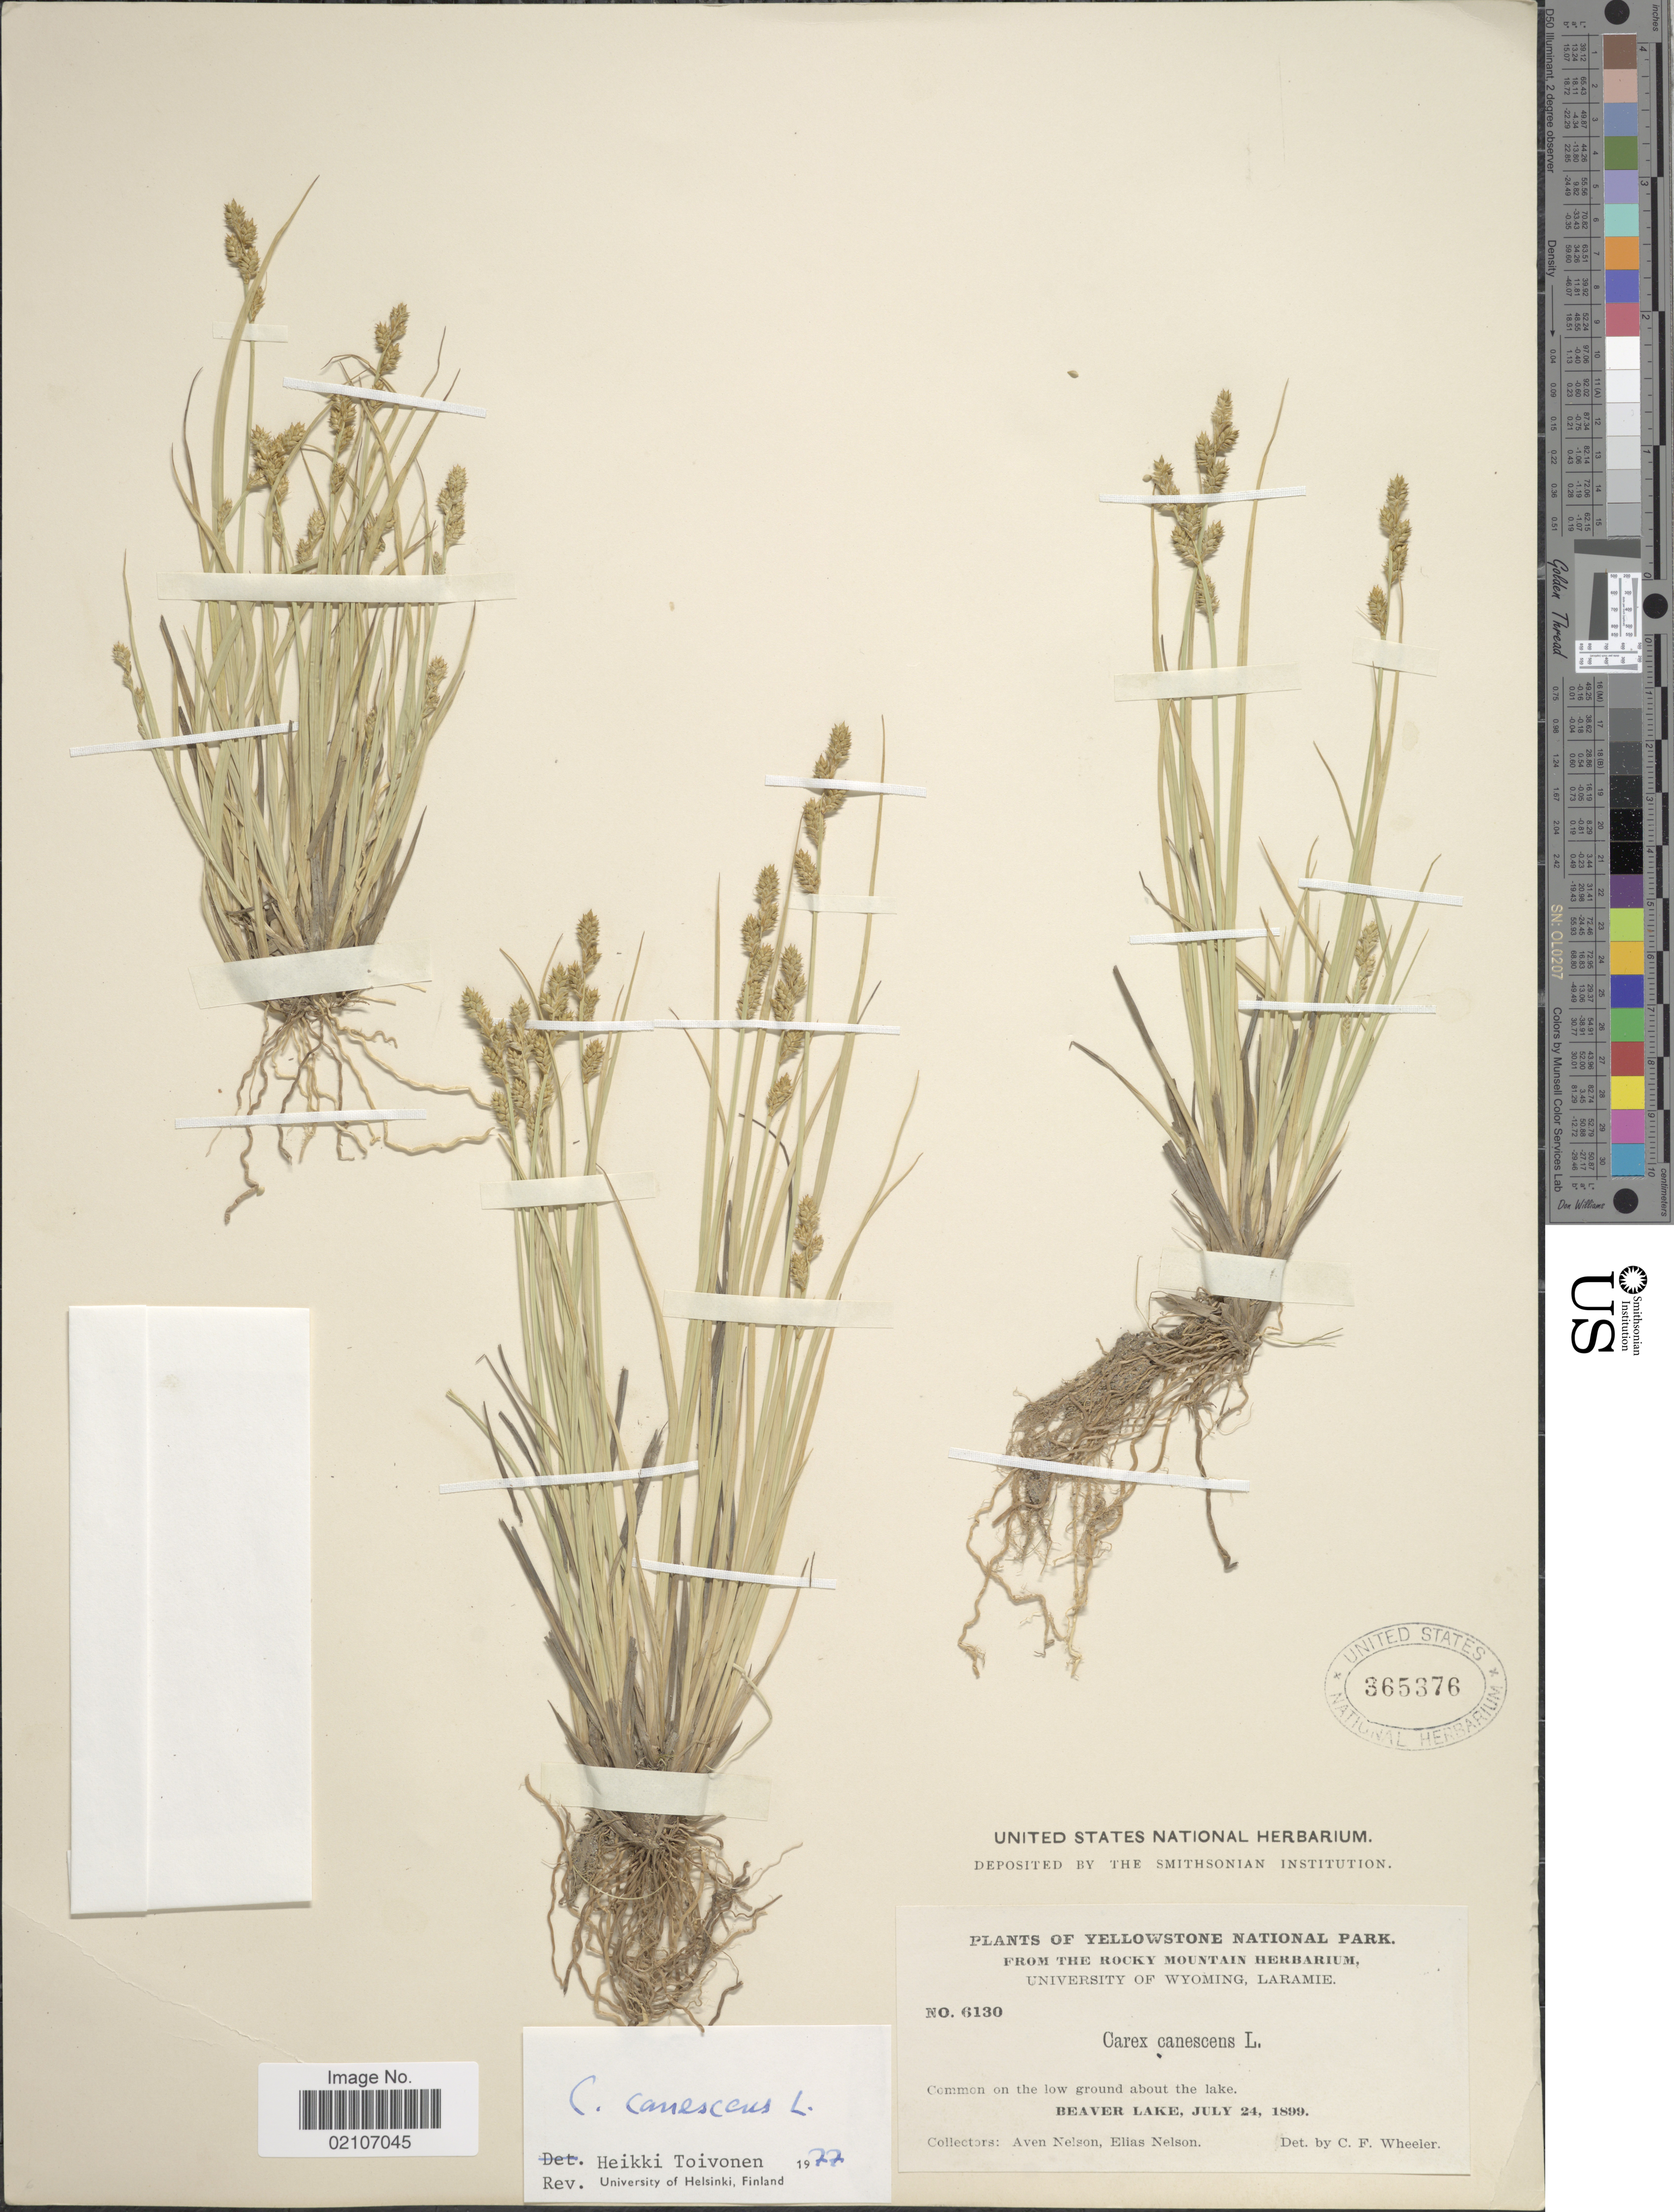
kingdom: Plantae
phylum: Tracheophyta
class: Liliopsida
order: Poales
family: Cyperaceae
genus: Carex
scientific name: Carex canescens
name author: L.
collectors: A. Nelson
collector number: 6130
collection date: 1899-07-24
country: United States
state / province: Wyoming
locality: Yellowstone National Park, Beaver Lake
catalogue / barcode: US 365376